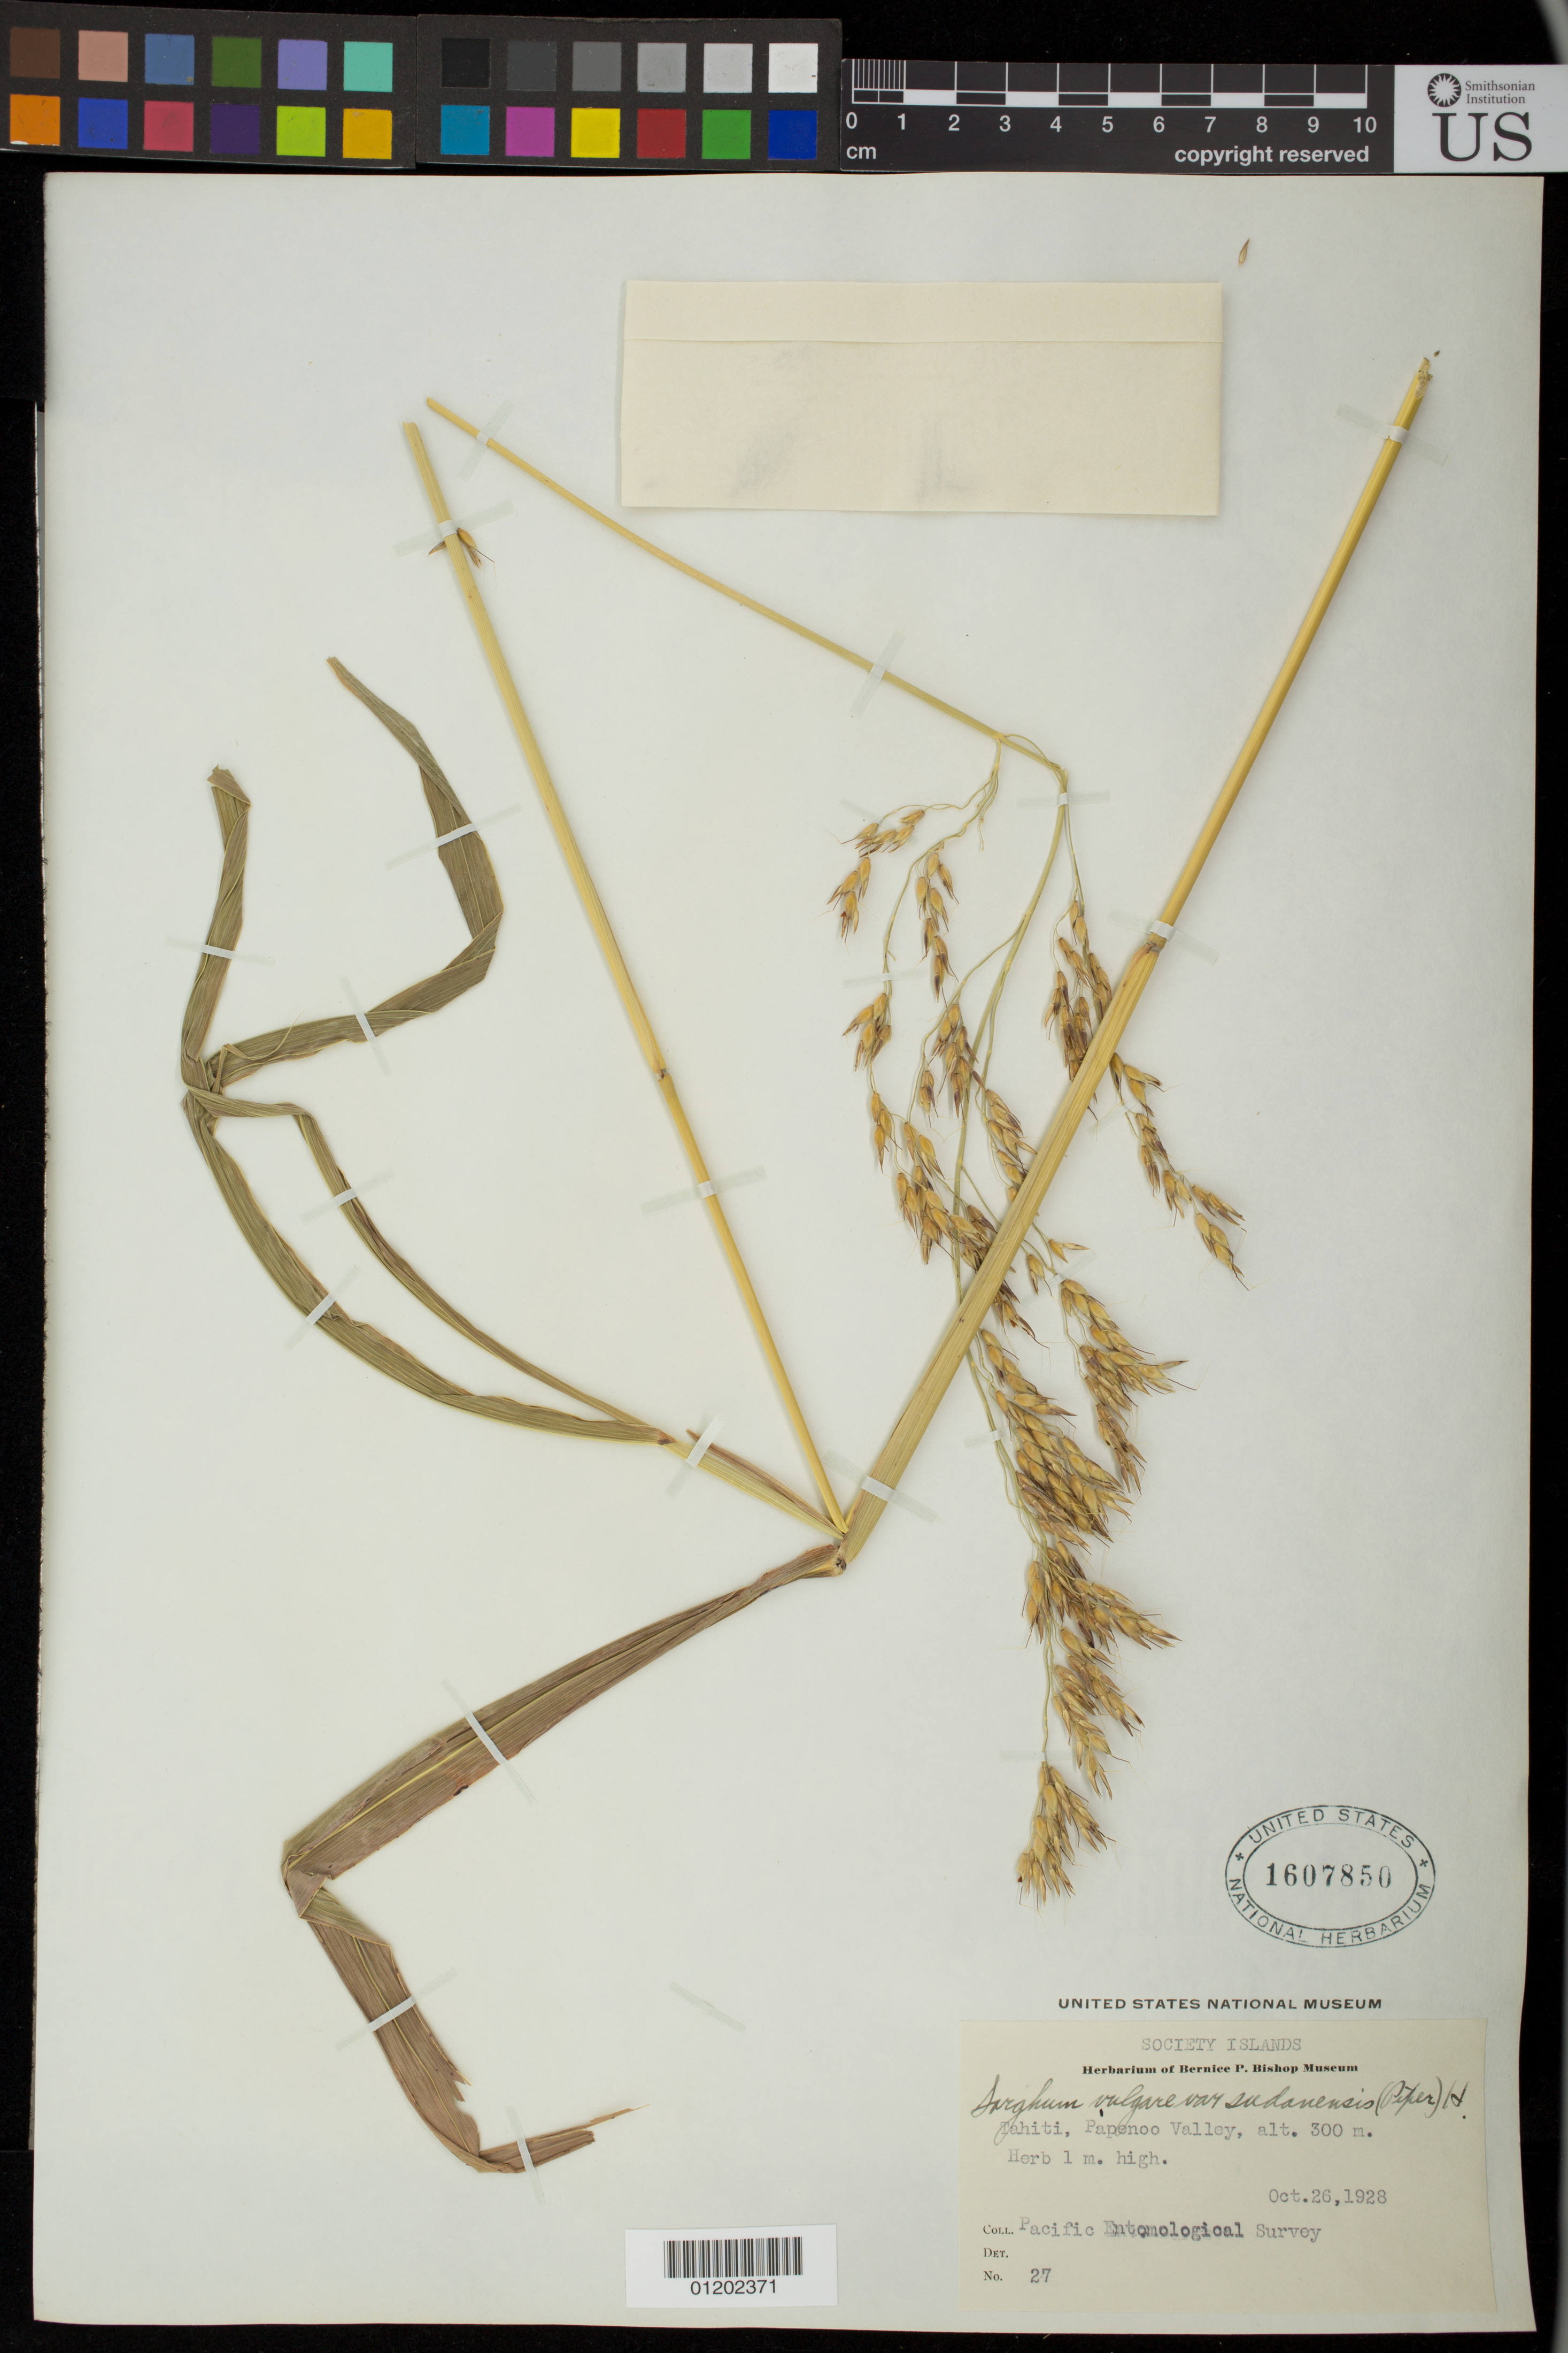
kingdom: Plantae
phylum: Tracheophyta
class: Liliopsida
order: Poales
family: Poaceae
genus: Sorghum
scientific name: Sorghum sudanense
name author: (Piper) Stapf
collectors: Pacific Entomological Survey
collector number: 27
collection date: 1928-10-26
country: French Polynesia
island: Tahiti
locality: Papenoo Valley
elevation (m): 300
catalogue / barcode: US 1607850